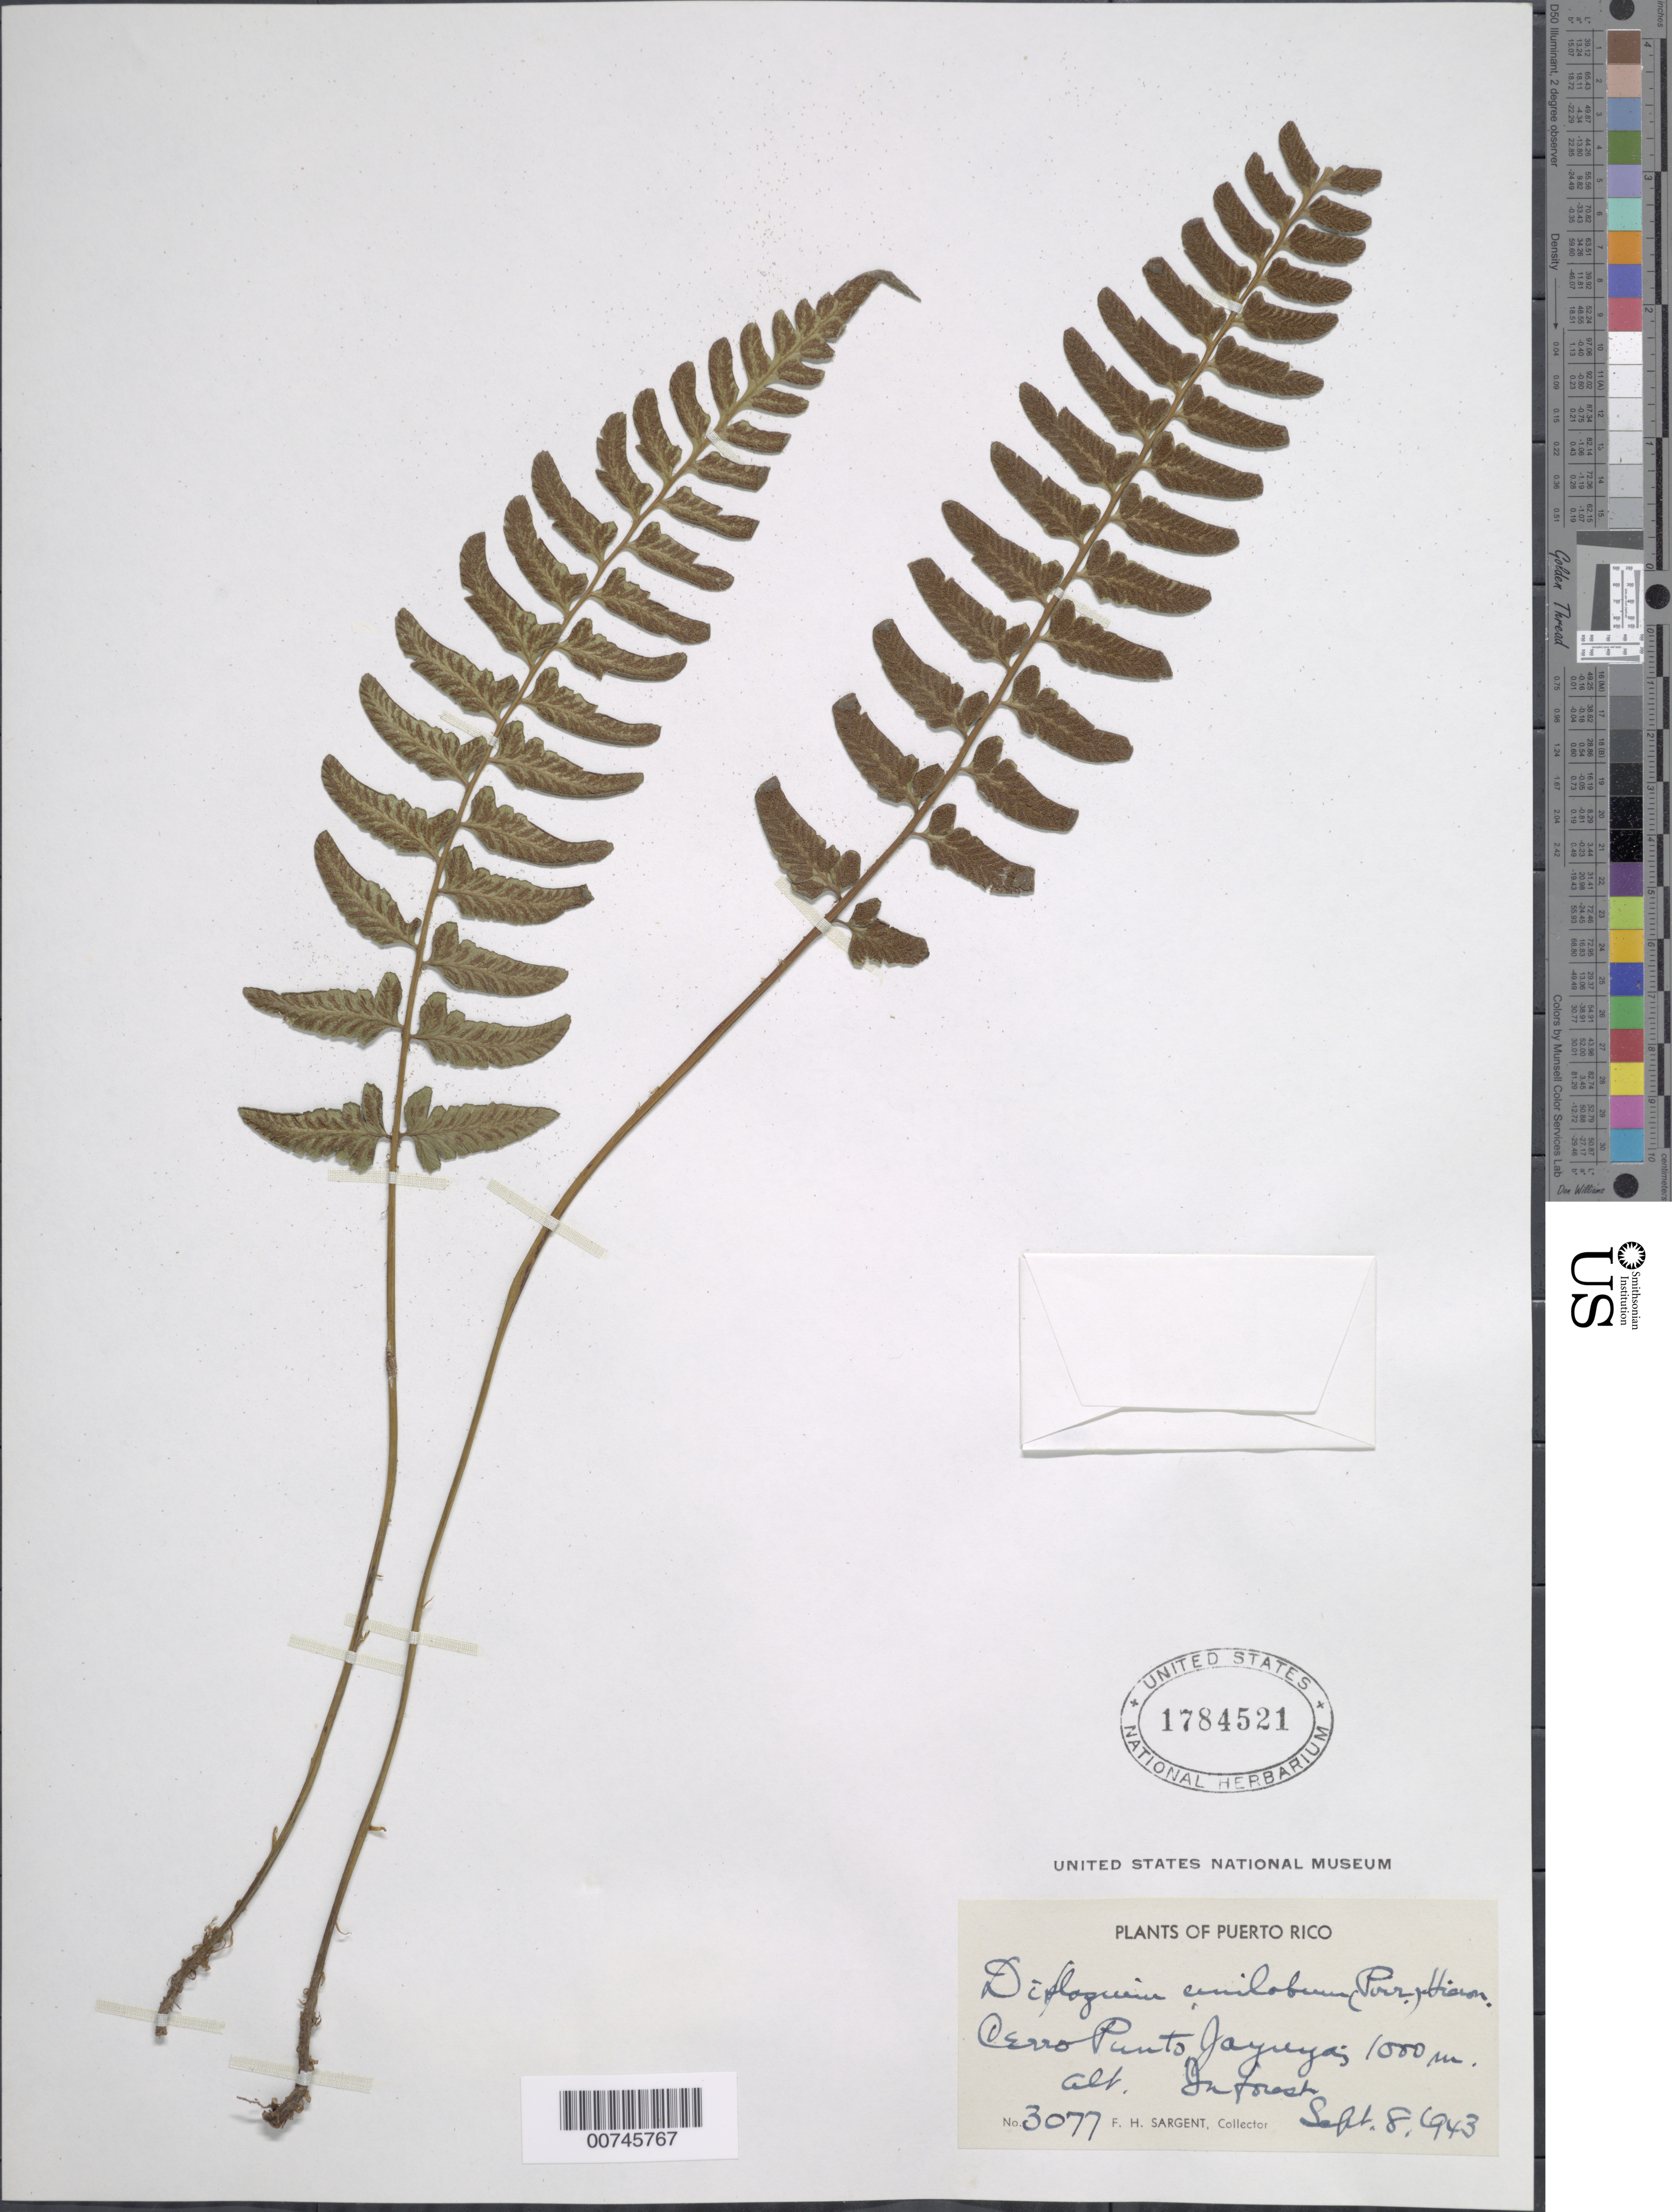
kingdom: Plantae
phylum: Tracheophyta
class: Polypodiopsida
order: Polypodiales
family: Athyriaceae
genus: Diplazium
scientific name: Diplazium unilobum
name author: (Poir.) Hieron.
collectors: F. H. Sargent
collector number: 3077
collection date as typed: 08 Sep 1943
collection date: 1943-09-08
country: Puerto Rico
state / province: Jayuya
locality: Cerro Punta Jayuya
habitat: In forest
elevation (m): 1000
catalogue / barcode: US 1784521